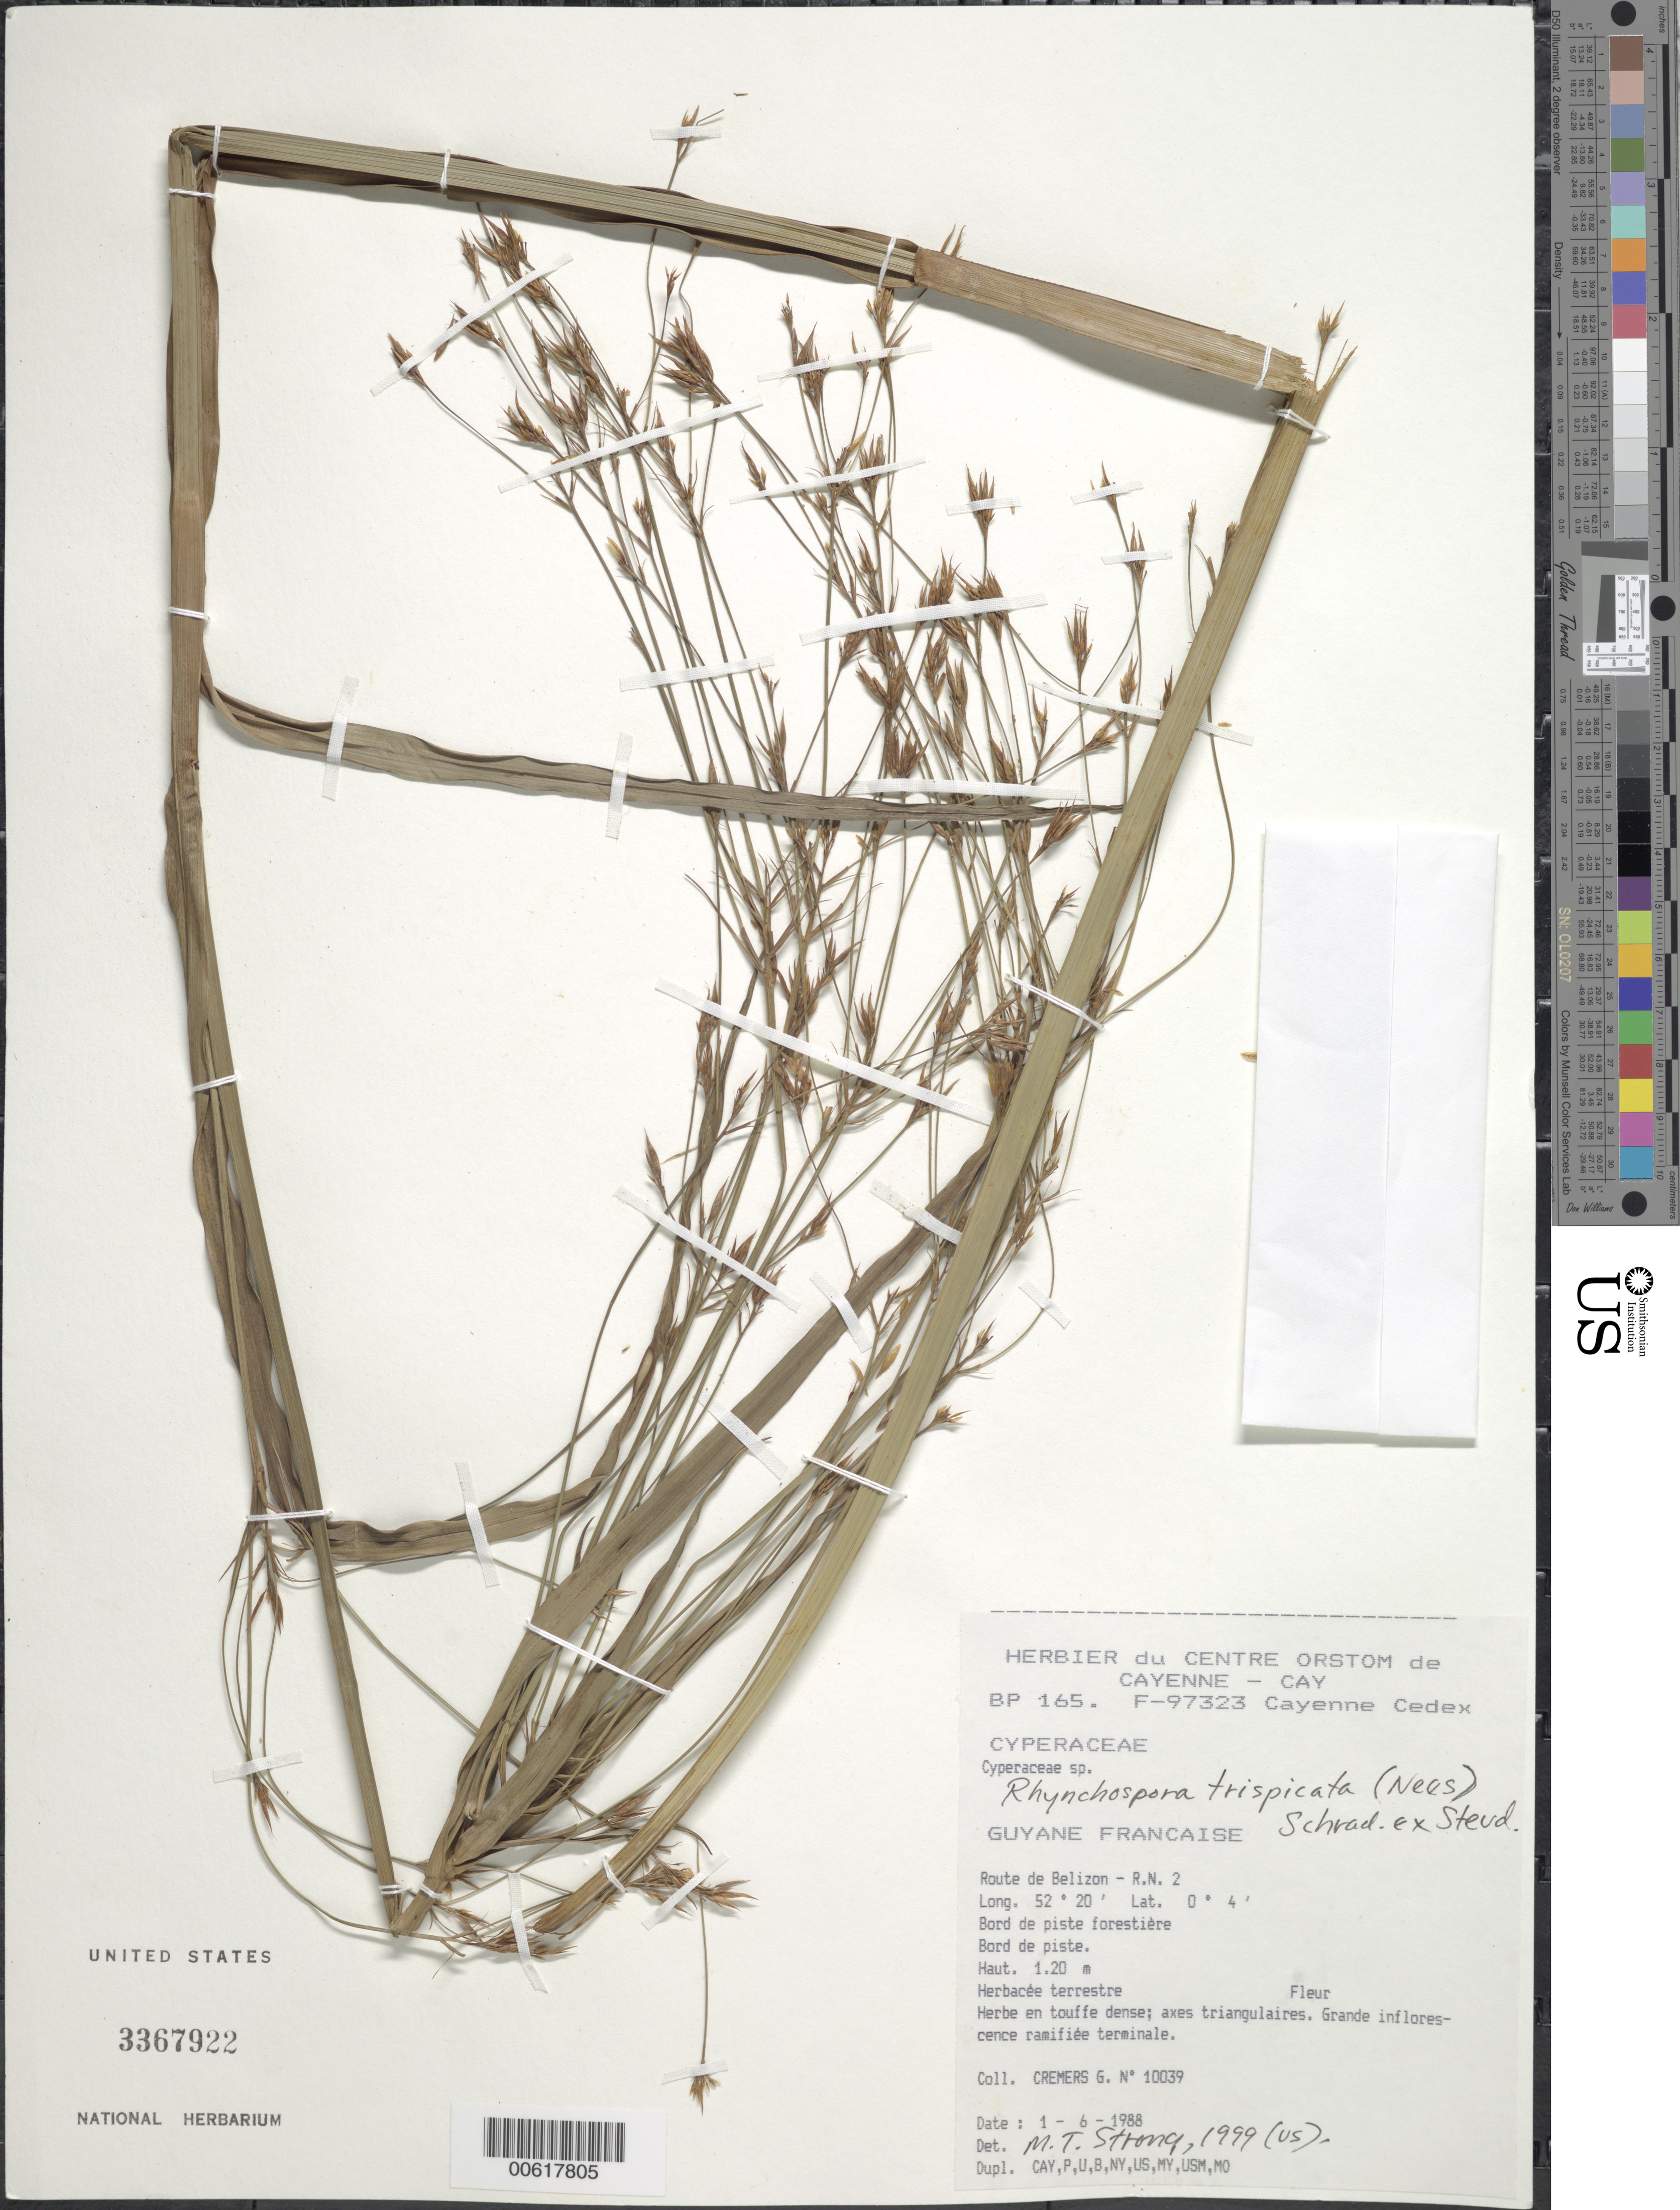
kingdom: Plantae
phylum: Tracheophyta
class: Liliopsida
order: Poales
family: Cyperaceae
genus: Rhynchospora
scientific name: Rhynchospora trispicata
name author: (Nees) Schrad. ex Steud.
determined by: Strong, M. T., (US), Smithsonian Institution - National Museum of Natural History (UNITED STATES)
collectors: G. Cremers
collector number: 10039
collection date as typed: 1 Jun 1988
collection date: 1988-06-01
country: French Guiana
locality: Route de Bélizon, R.N. 2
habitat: Forest trail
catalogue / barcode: US 3367922